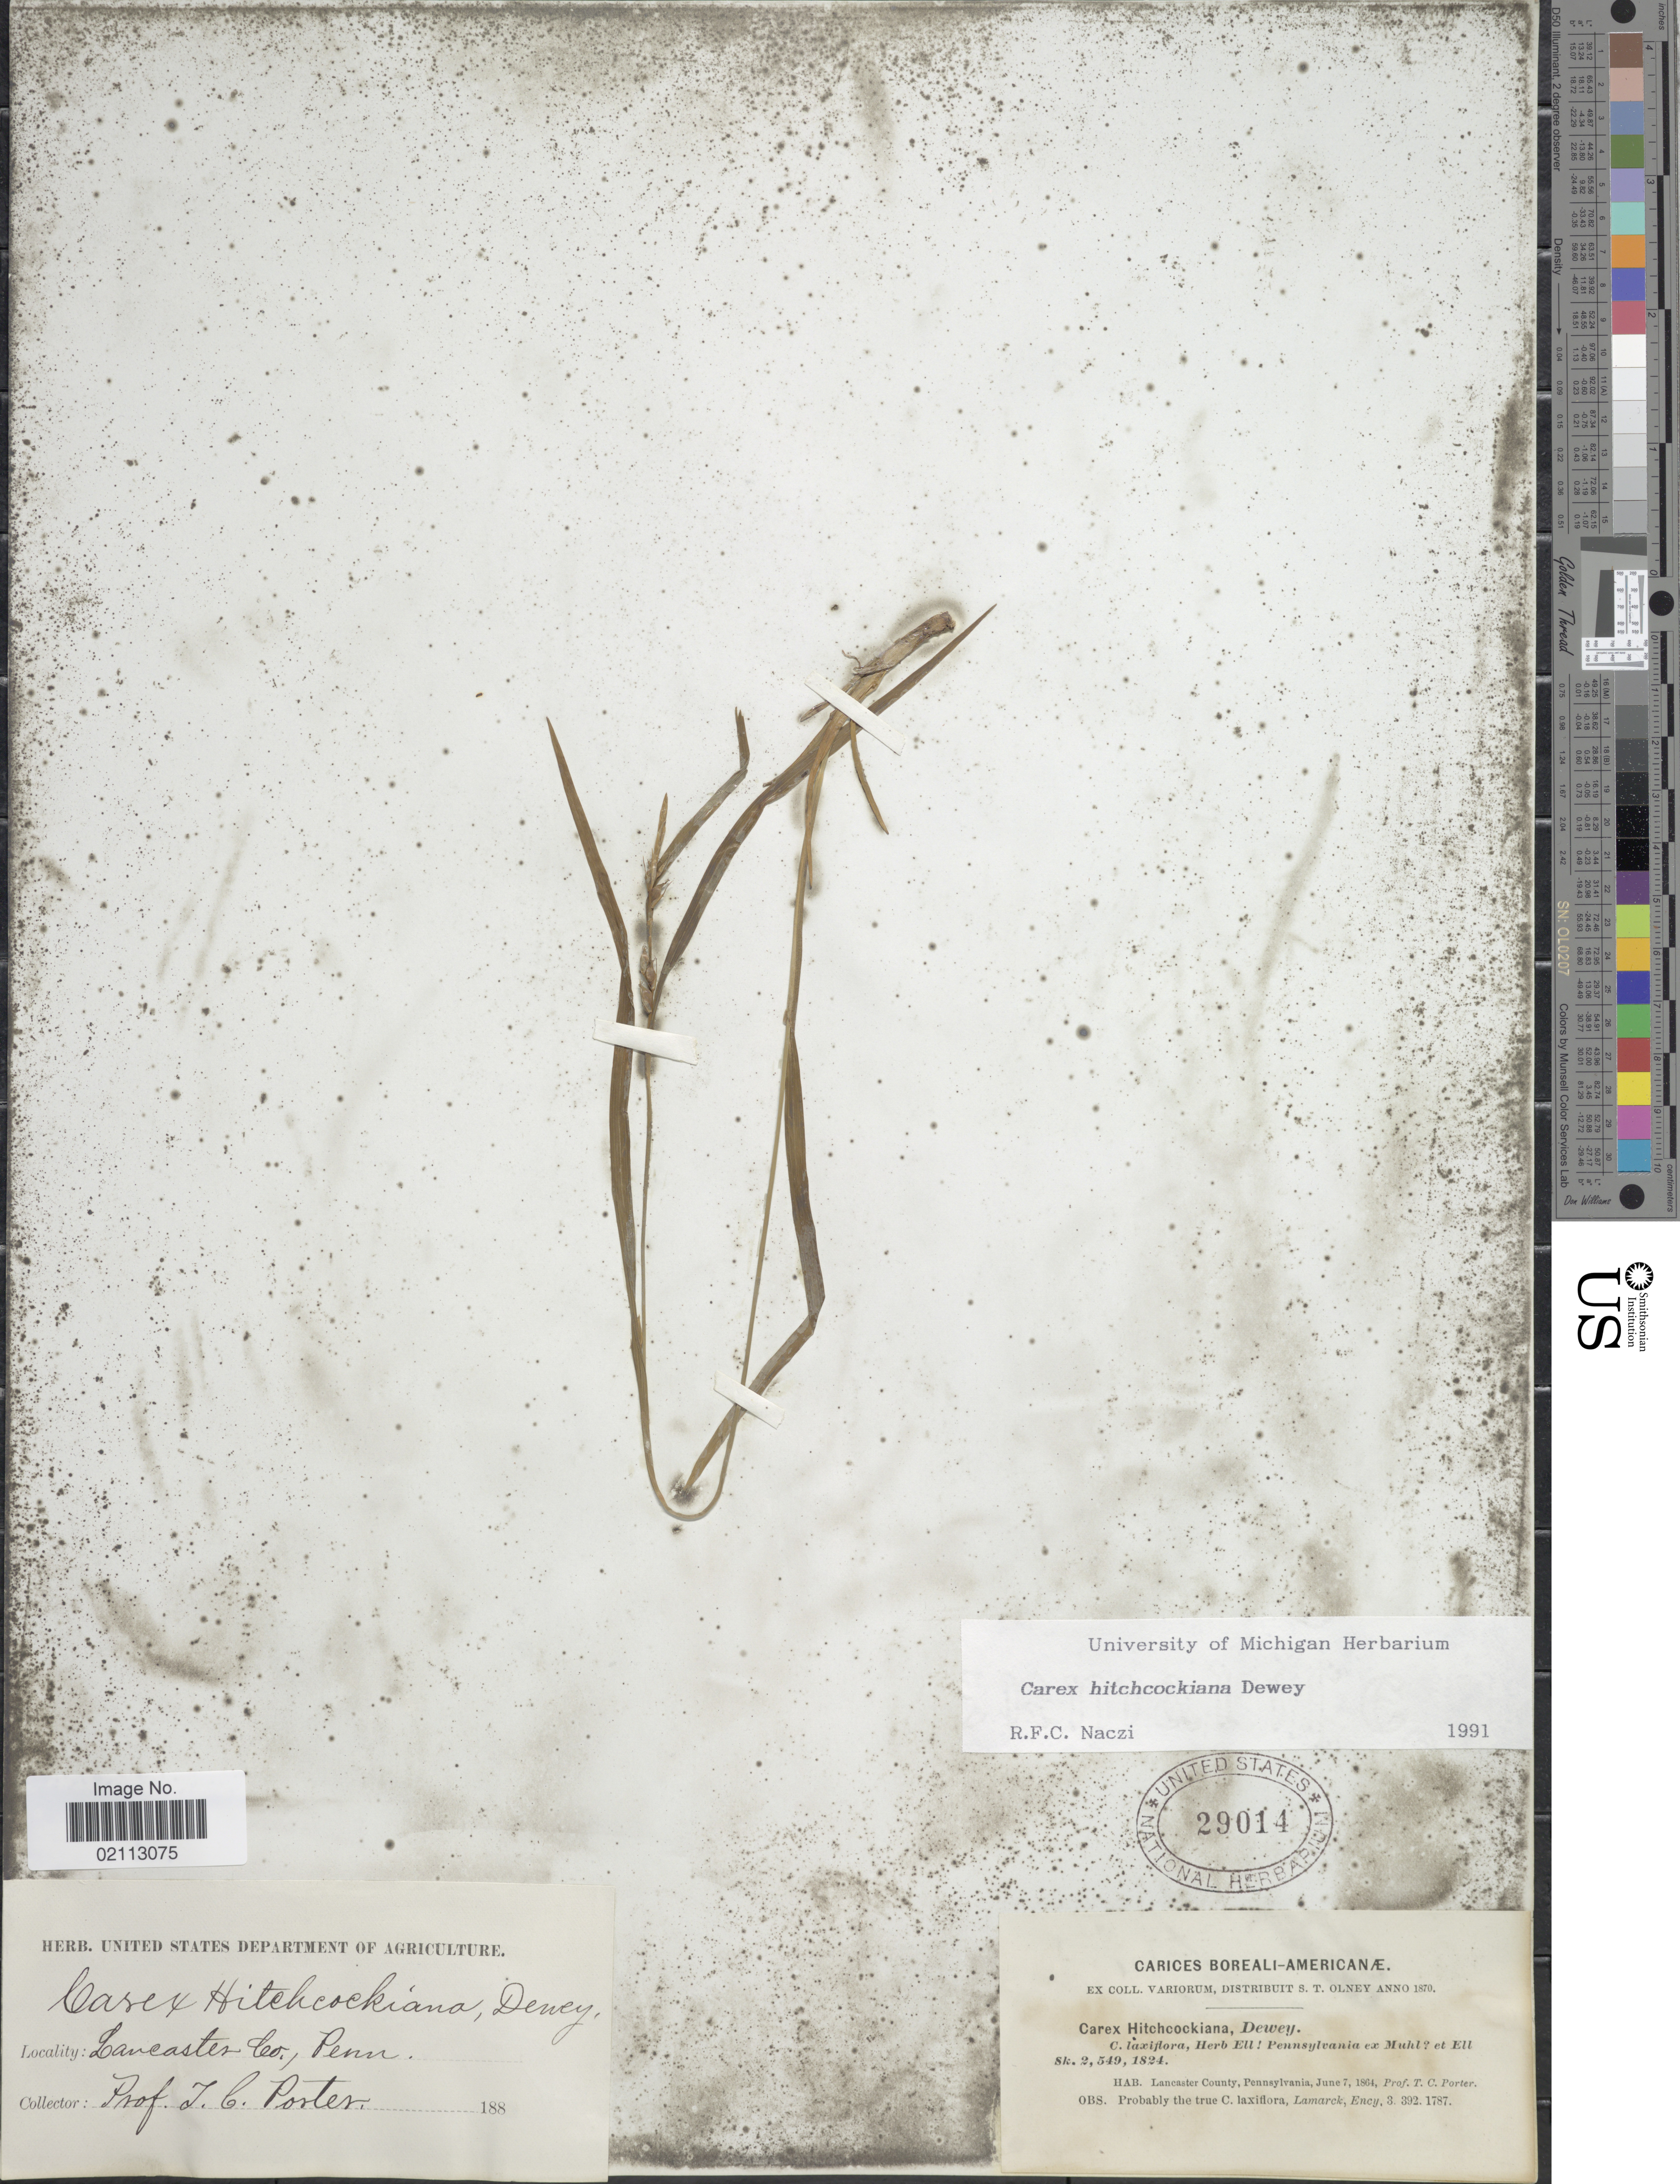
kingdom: Plantae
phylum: Tracheophyta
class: Liliopsida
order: Poales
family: Cyperaceae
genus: Carex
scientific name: Carex hitchcockiana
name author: Dewey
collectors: T. Porter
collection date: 1864-06-07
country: United States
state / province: Pennsylvania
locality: Lancaster County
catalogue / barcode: US 29014